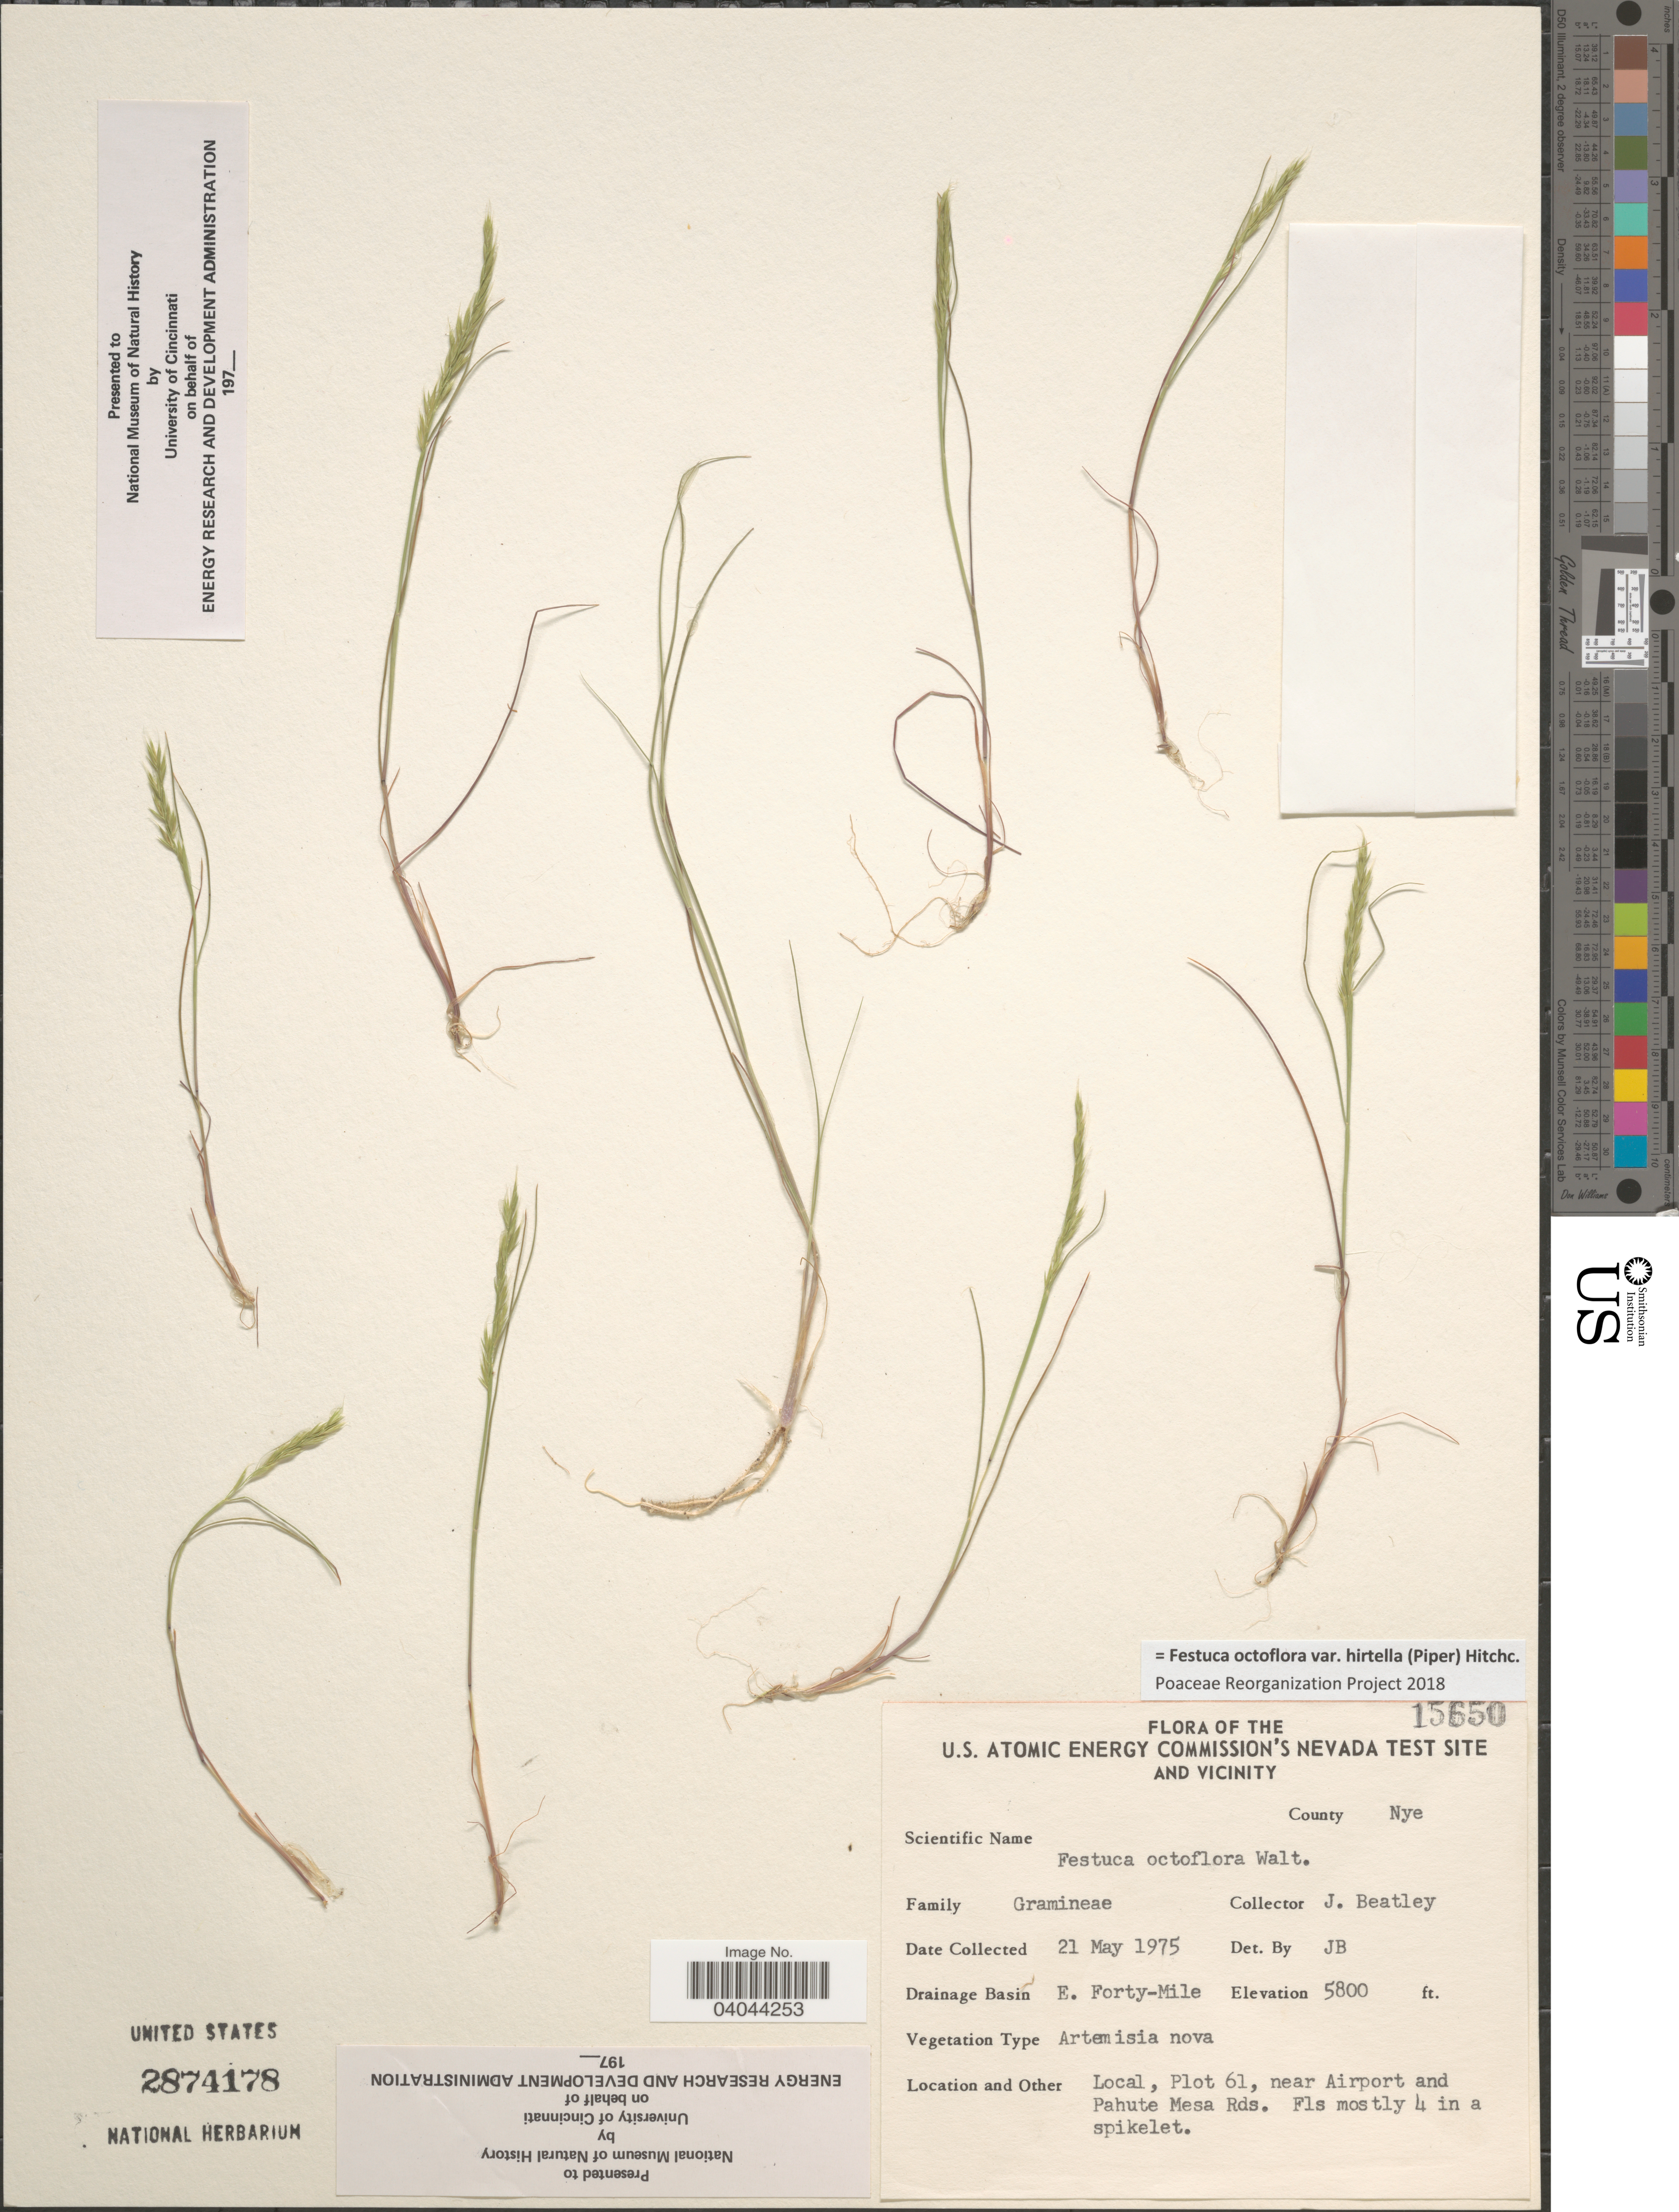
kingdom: Plantae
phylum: Tracheophyta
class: Liliopsida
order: Poales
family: Poaceae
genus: Festuca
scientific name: Festuca octoflora var. hirtella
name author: Piper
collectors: J. C. Beatley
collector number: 15650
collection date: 1975-05-21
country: United States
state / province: Nevada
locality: The U.S. Atomic Energy Commission's Nevada Test Site and vicinity. Drainage Basin E. Forty-Mile. Local, Plot 61, near Airport and Pahute Mesa Rds.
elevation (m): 1768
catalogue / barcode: US 2874178